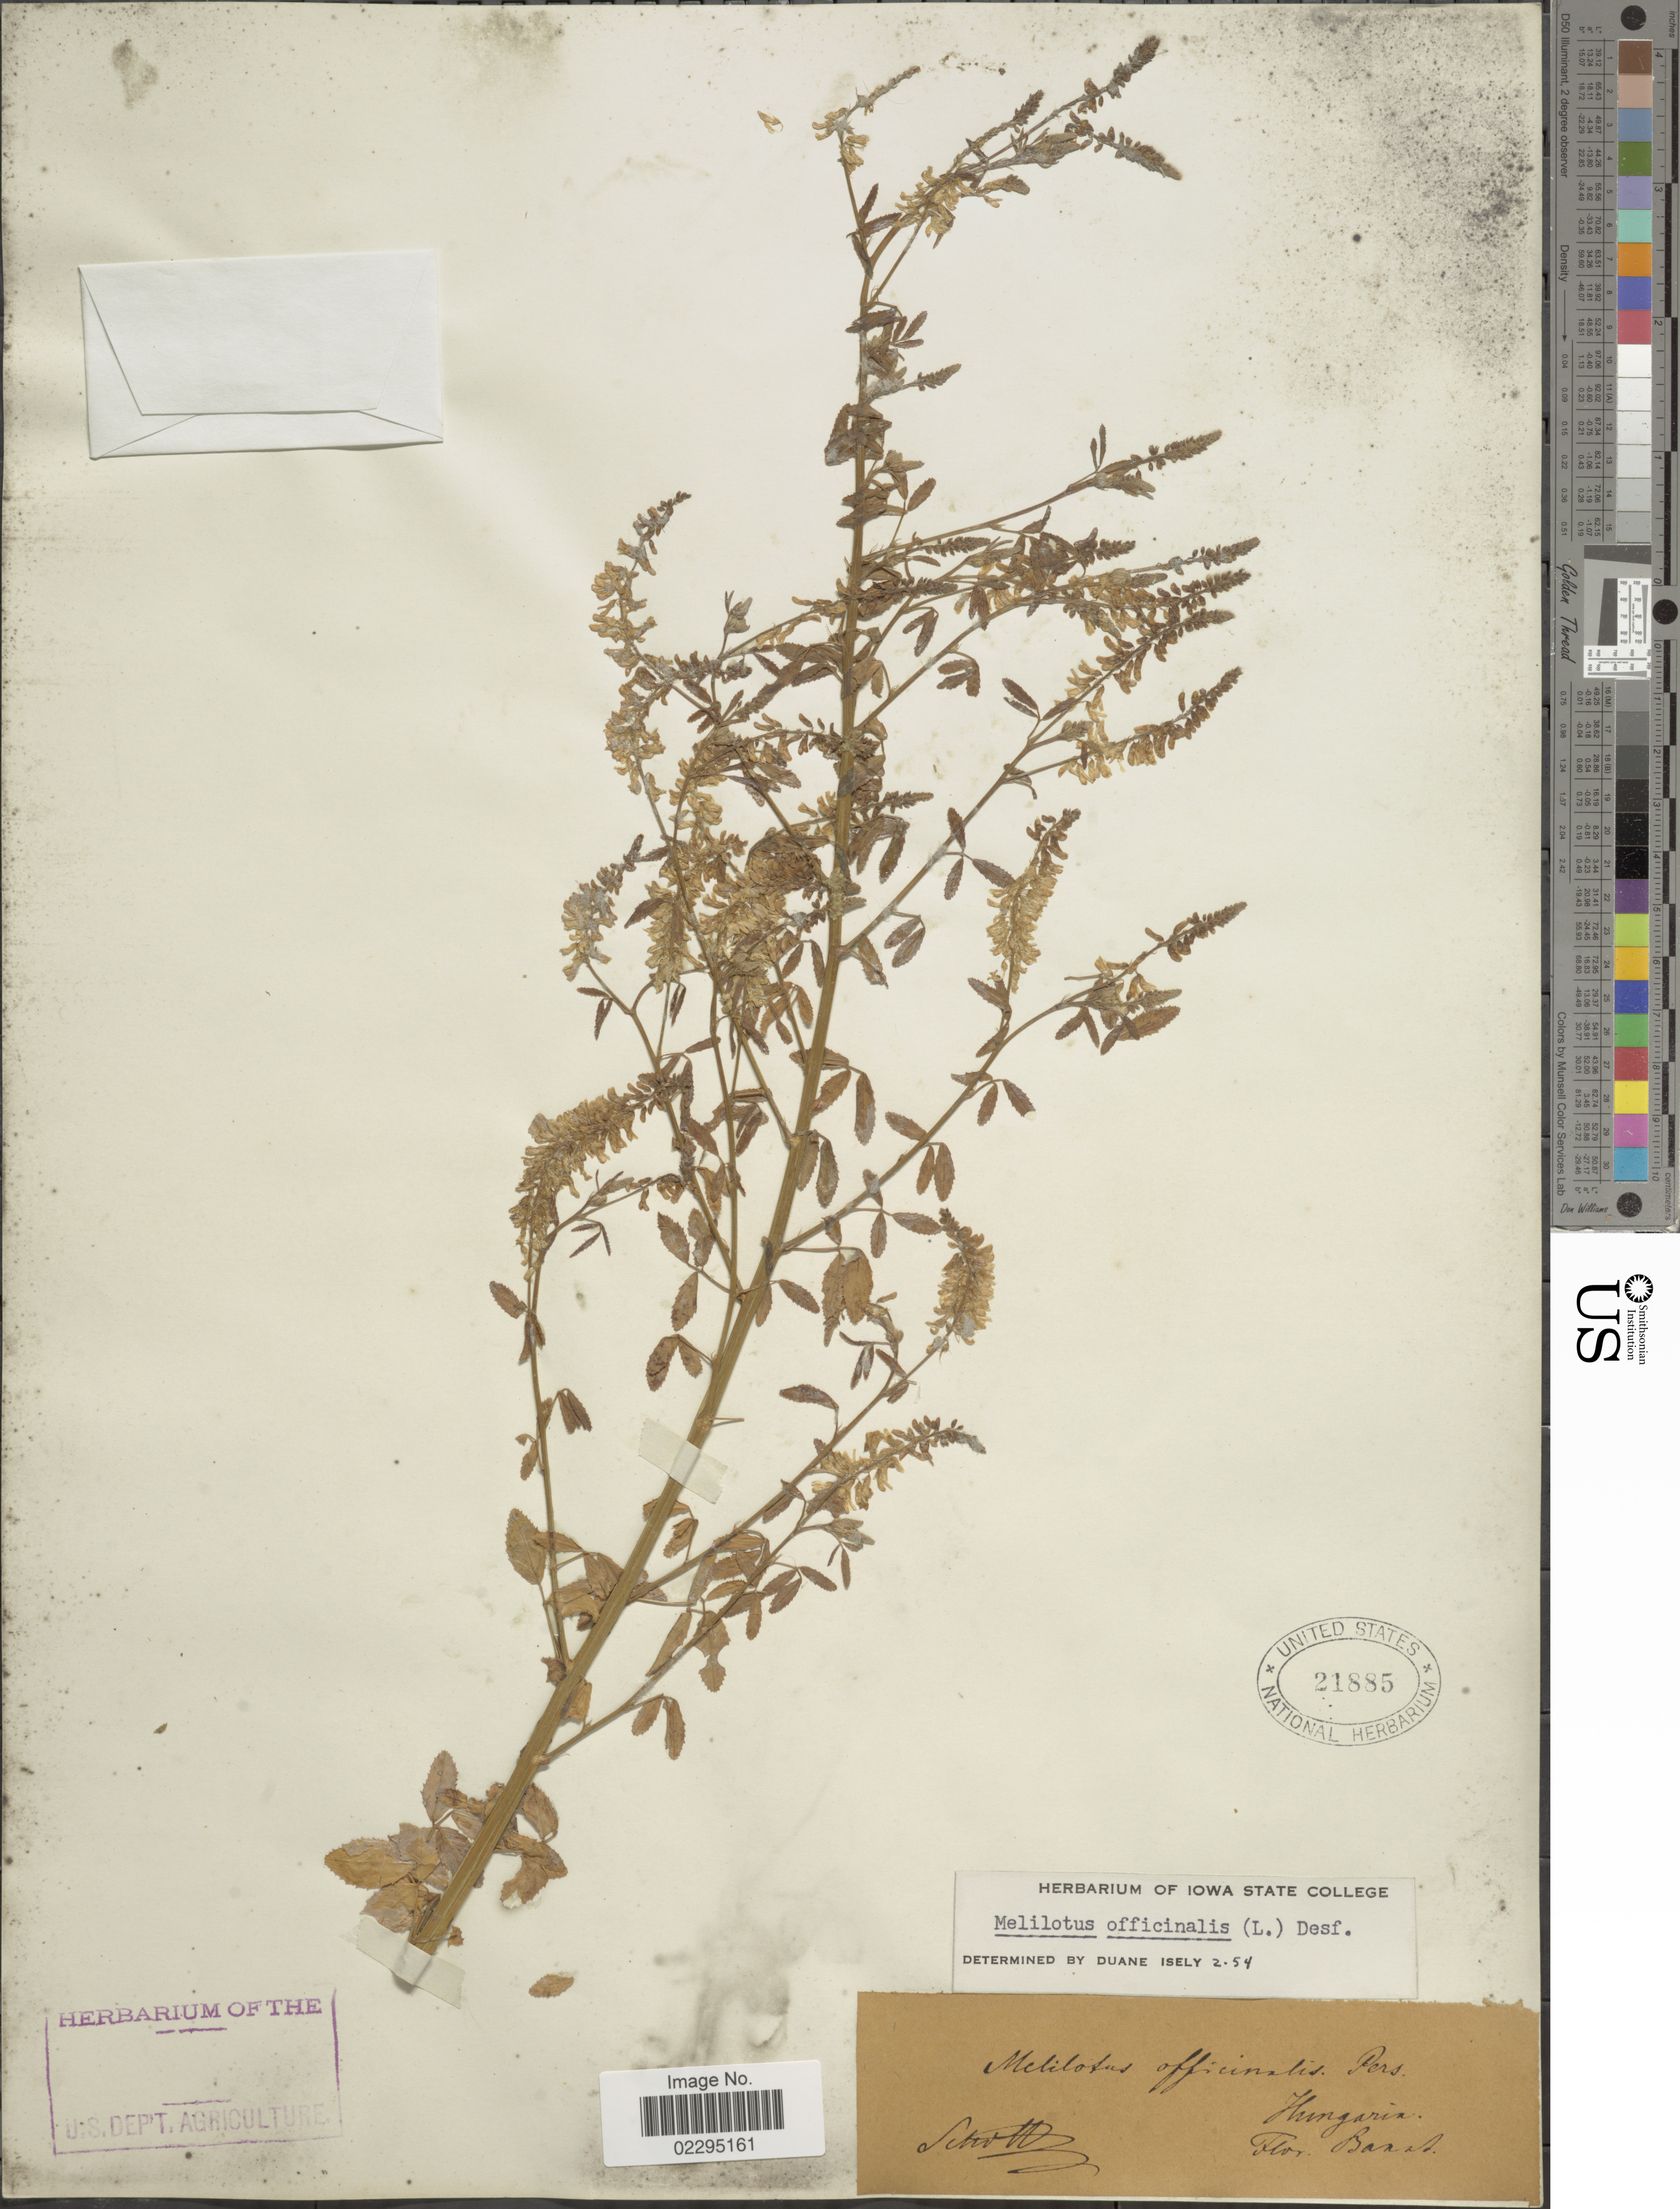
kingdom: Plantae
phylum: Tracheophyta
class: Magnoliopsida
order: Fabales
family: Fabaceae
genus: Melilotus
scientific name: Melilotus officinalis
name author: (L.) Lam.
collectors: Schott, --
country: Hungary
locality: Hungaria.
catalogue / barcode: US 21885